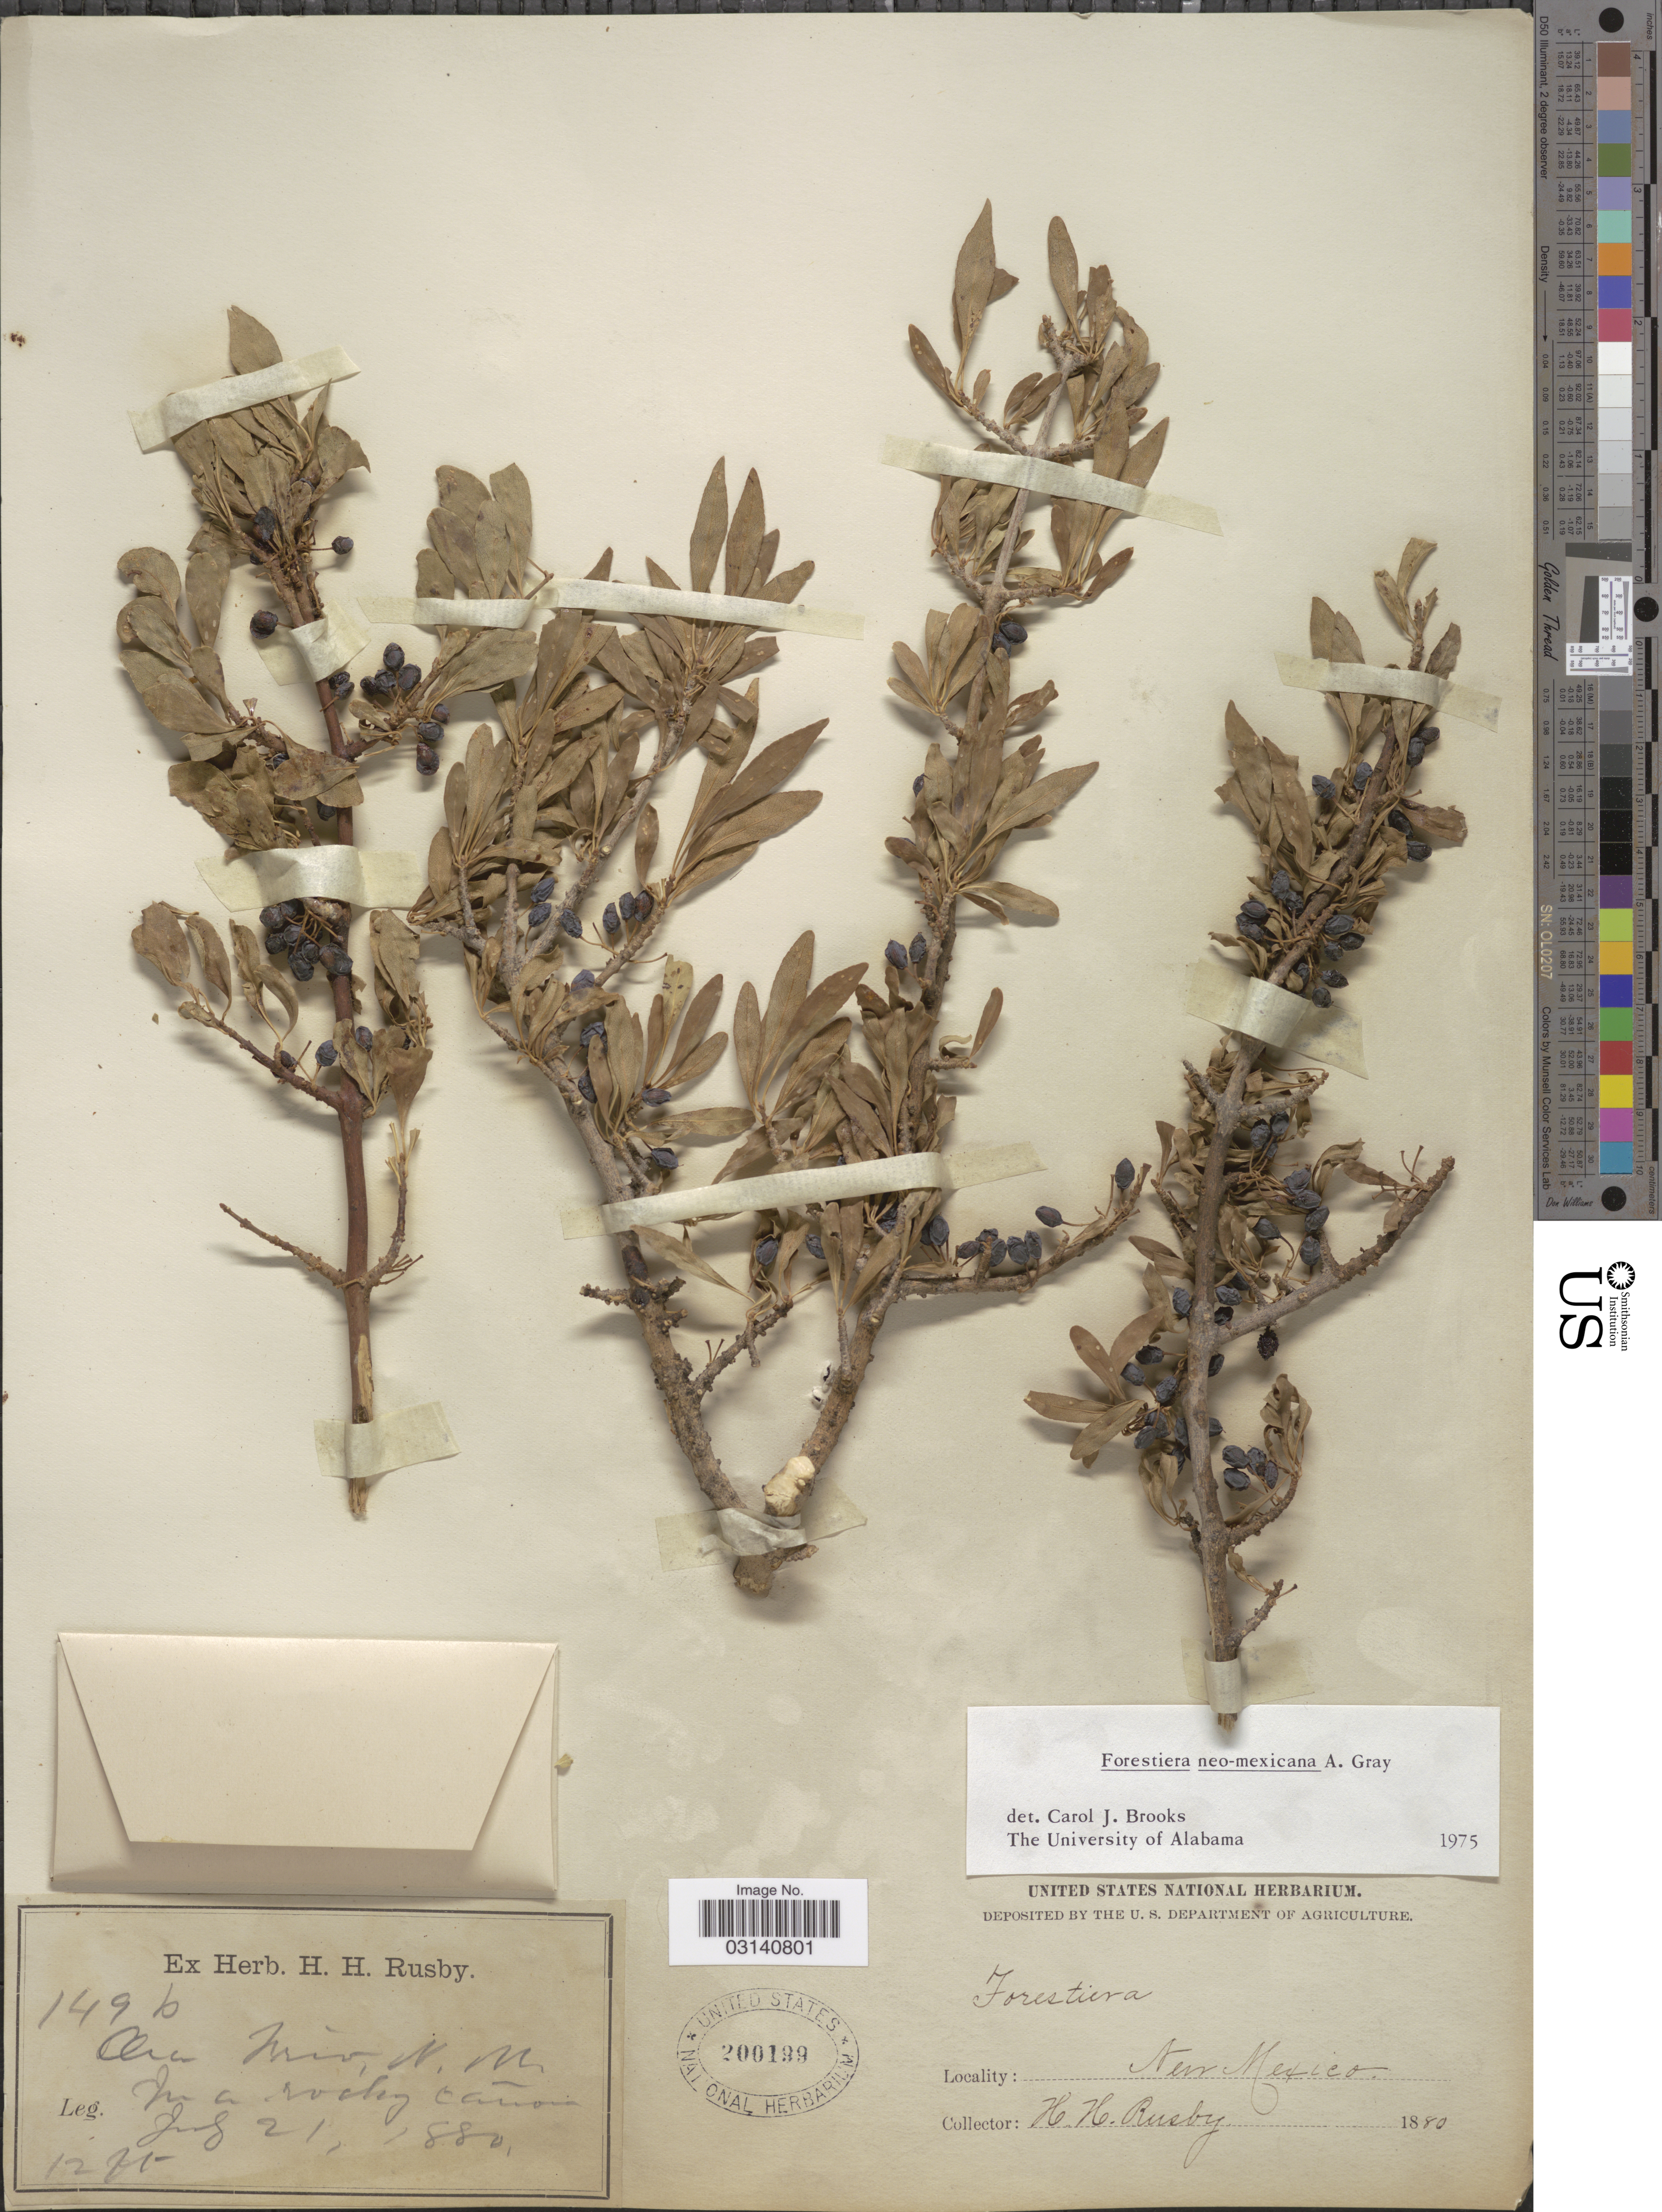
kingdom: Plantae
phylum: Tracheophyta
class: Magnoliopsida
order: Lamiales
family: Oleaceae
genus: Forestiera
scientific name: Forestiera neomexicana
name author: A. Gray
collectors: H. H. Rusby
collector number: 149b*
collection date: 1880-07-21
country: United States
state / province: New Mexico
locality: Ora Frio [interpreted], N. M.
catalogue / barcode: US 200199